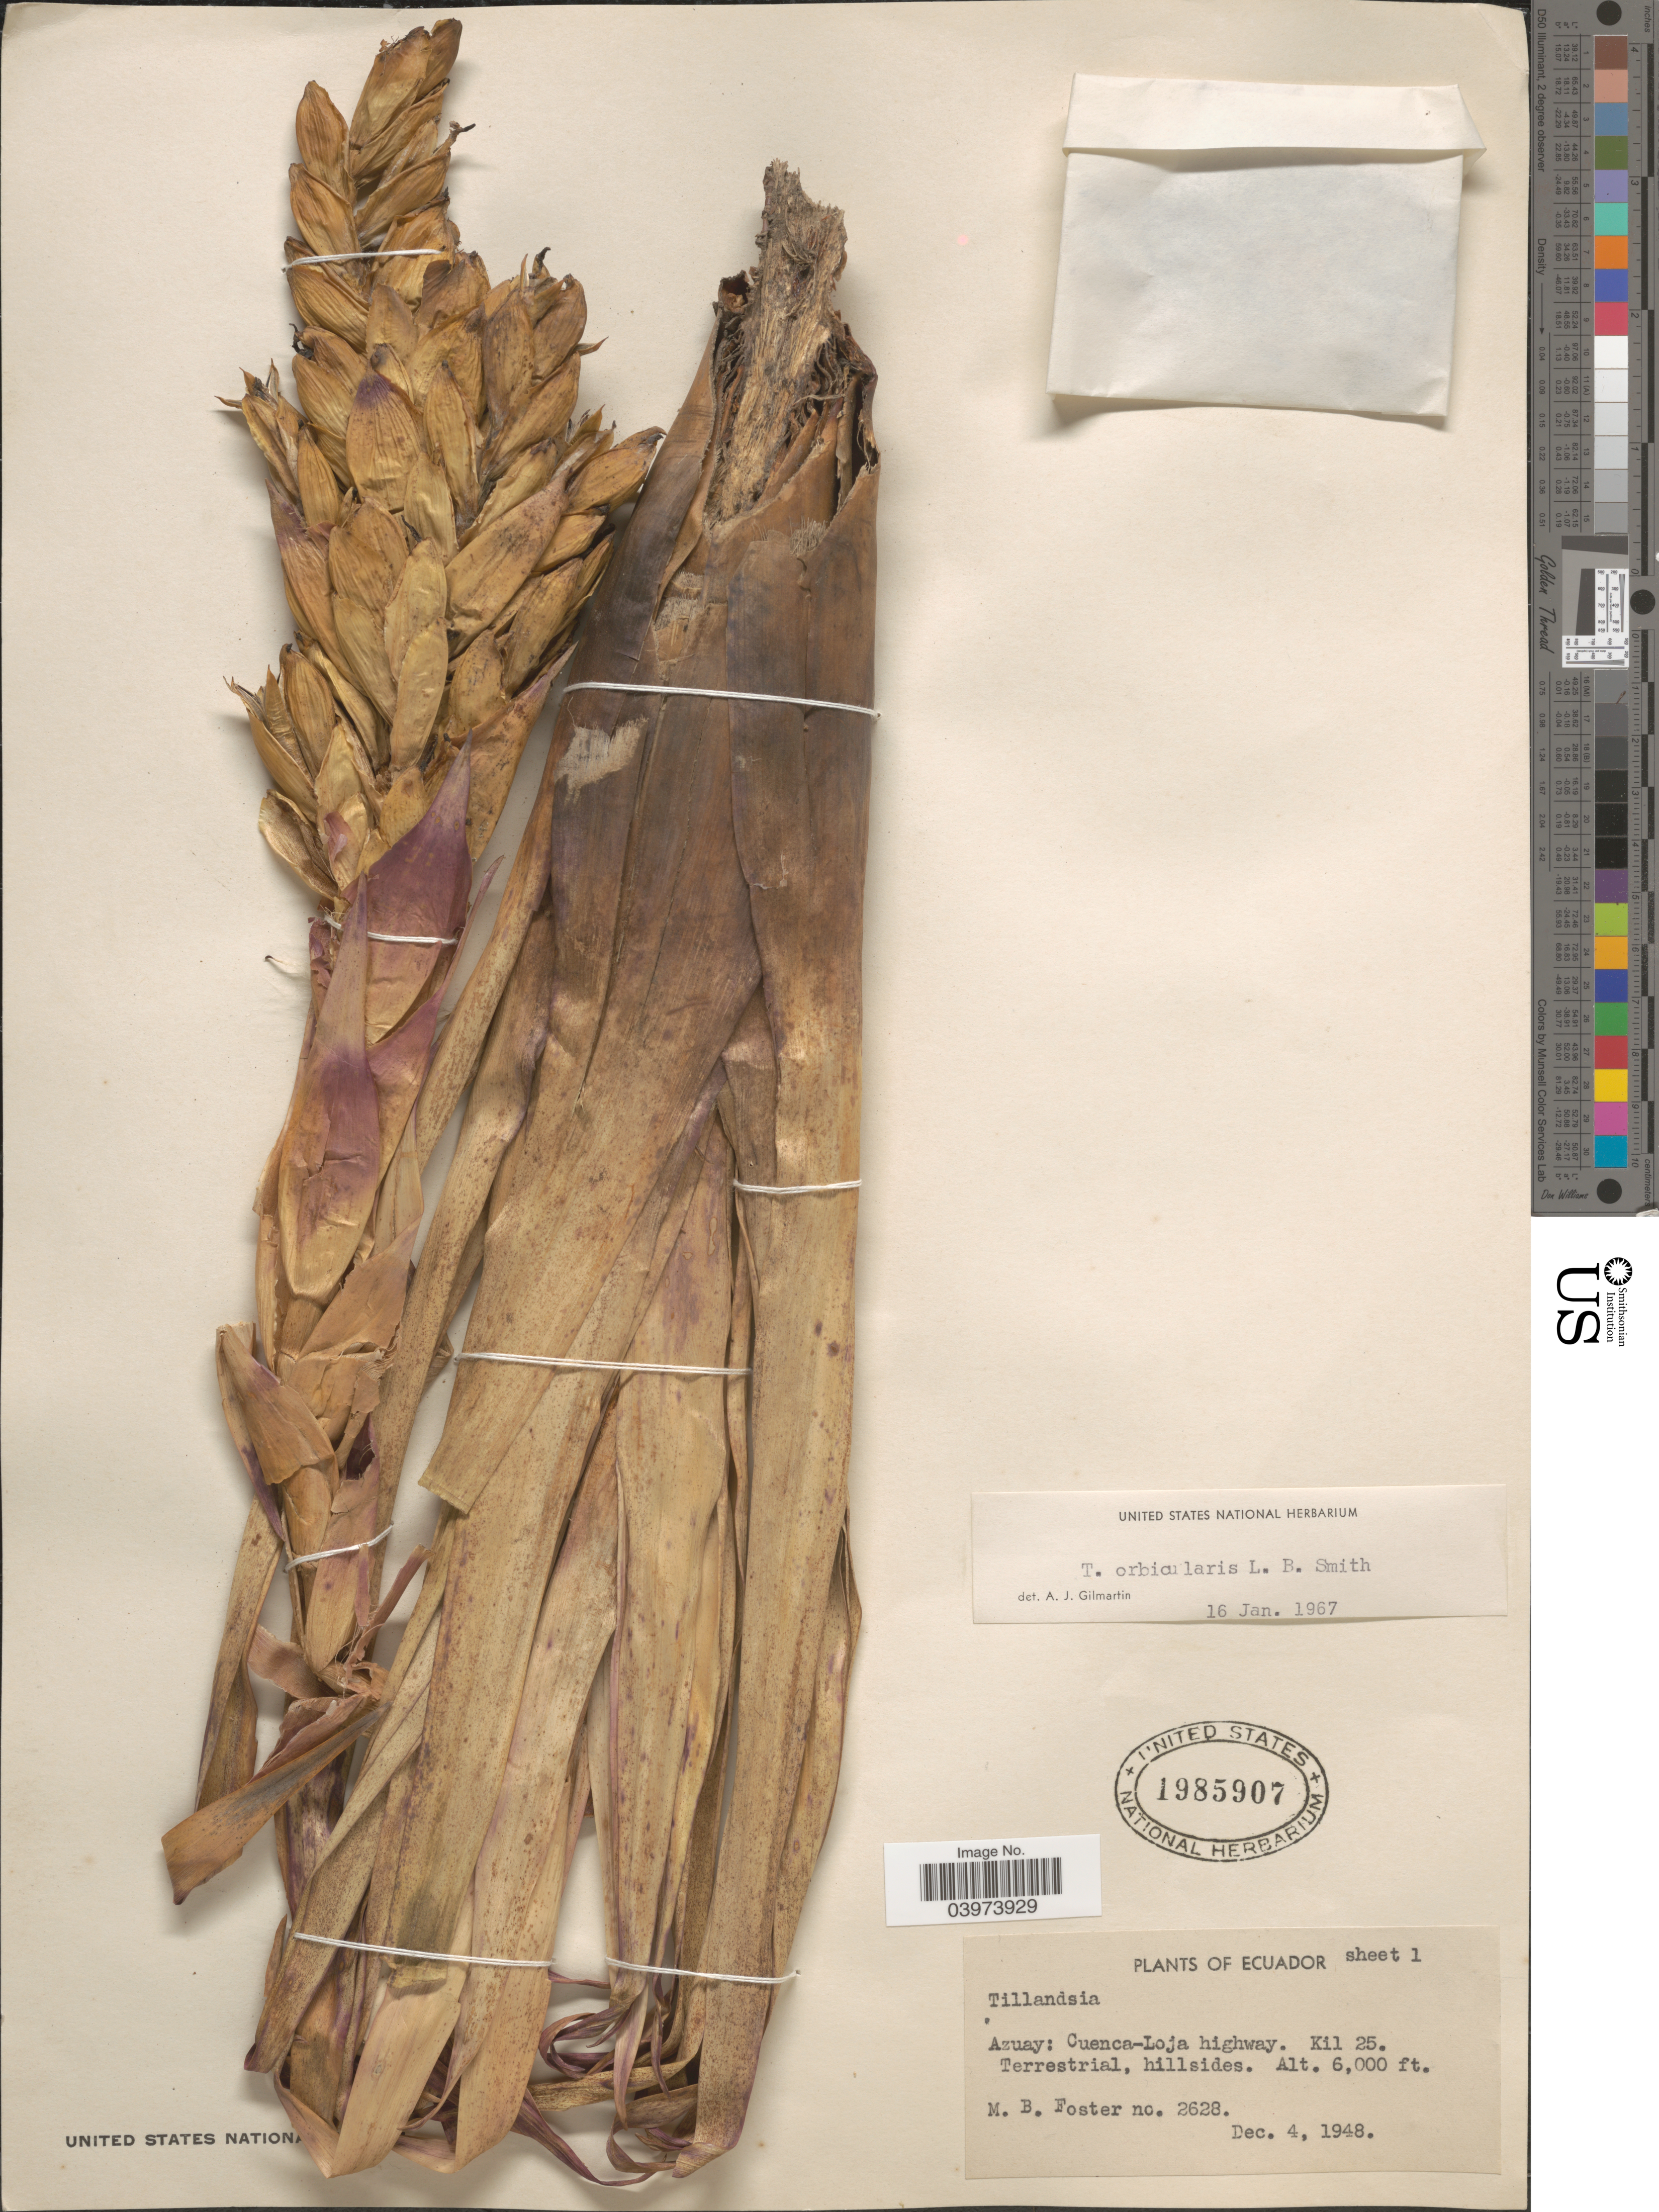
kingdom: Plantae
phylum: Tracheophyta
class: Liliopsida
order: Poales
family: Bromeliaceae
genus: Tillandsia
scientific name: Tillandsia orbicularis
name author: L.B. Sm.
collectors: M. B. Foster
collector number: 2628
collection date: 1948-12-04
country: Ecuador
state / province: Azuay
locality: Cuenca-Loja highway. Kil 25. Terrestrial, hillsides.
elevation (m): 1829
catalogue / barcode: US 1985907